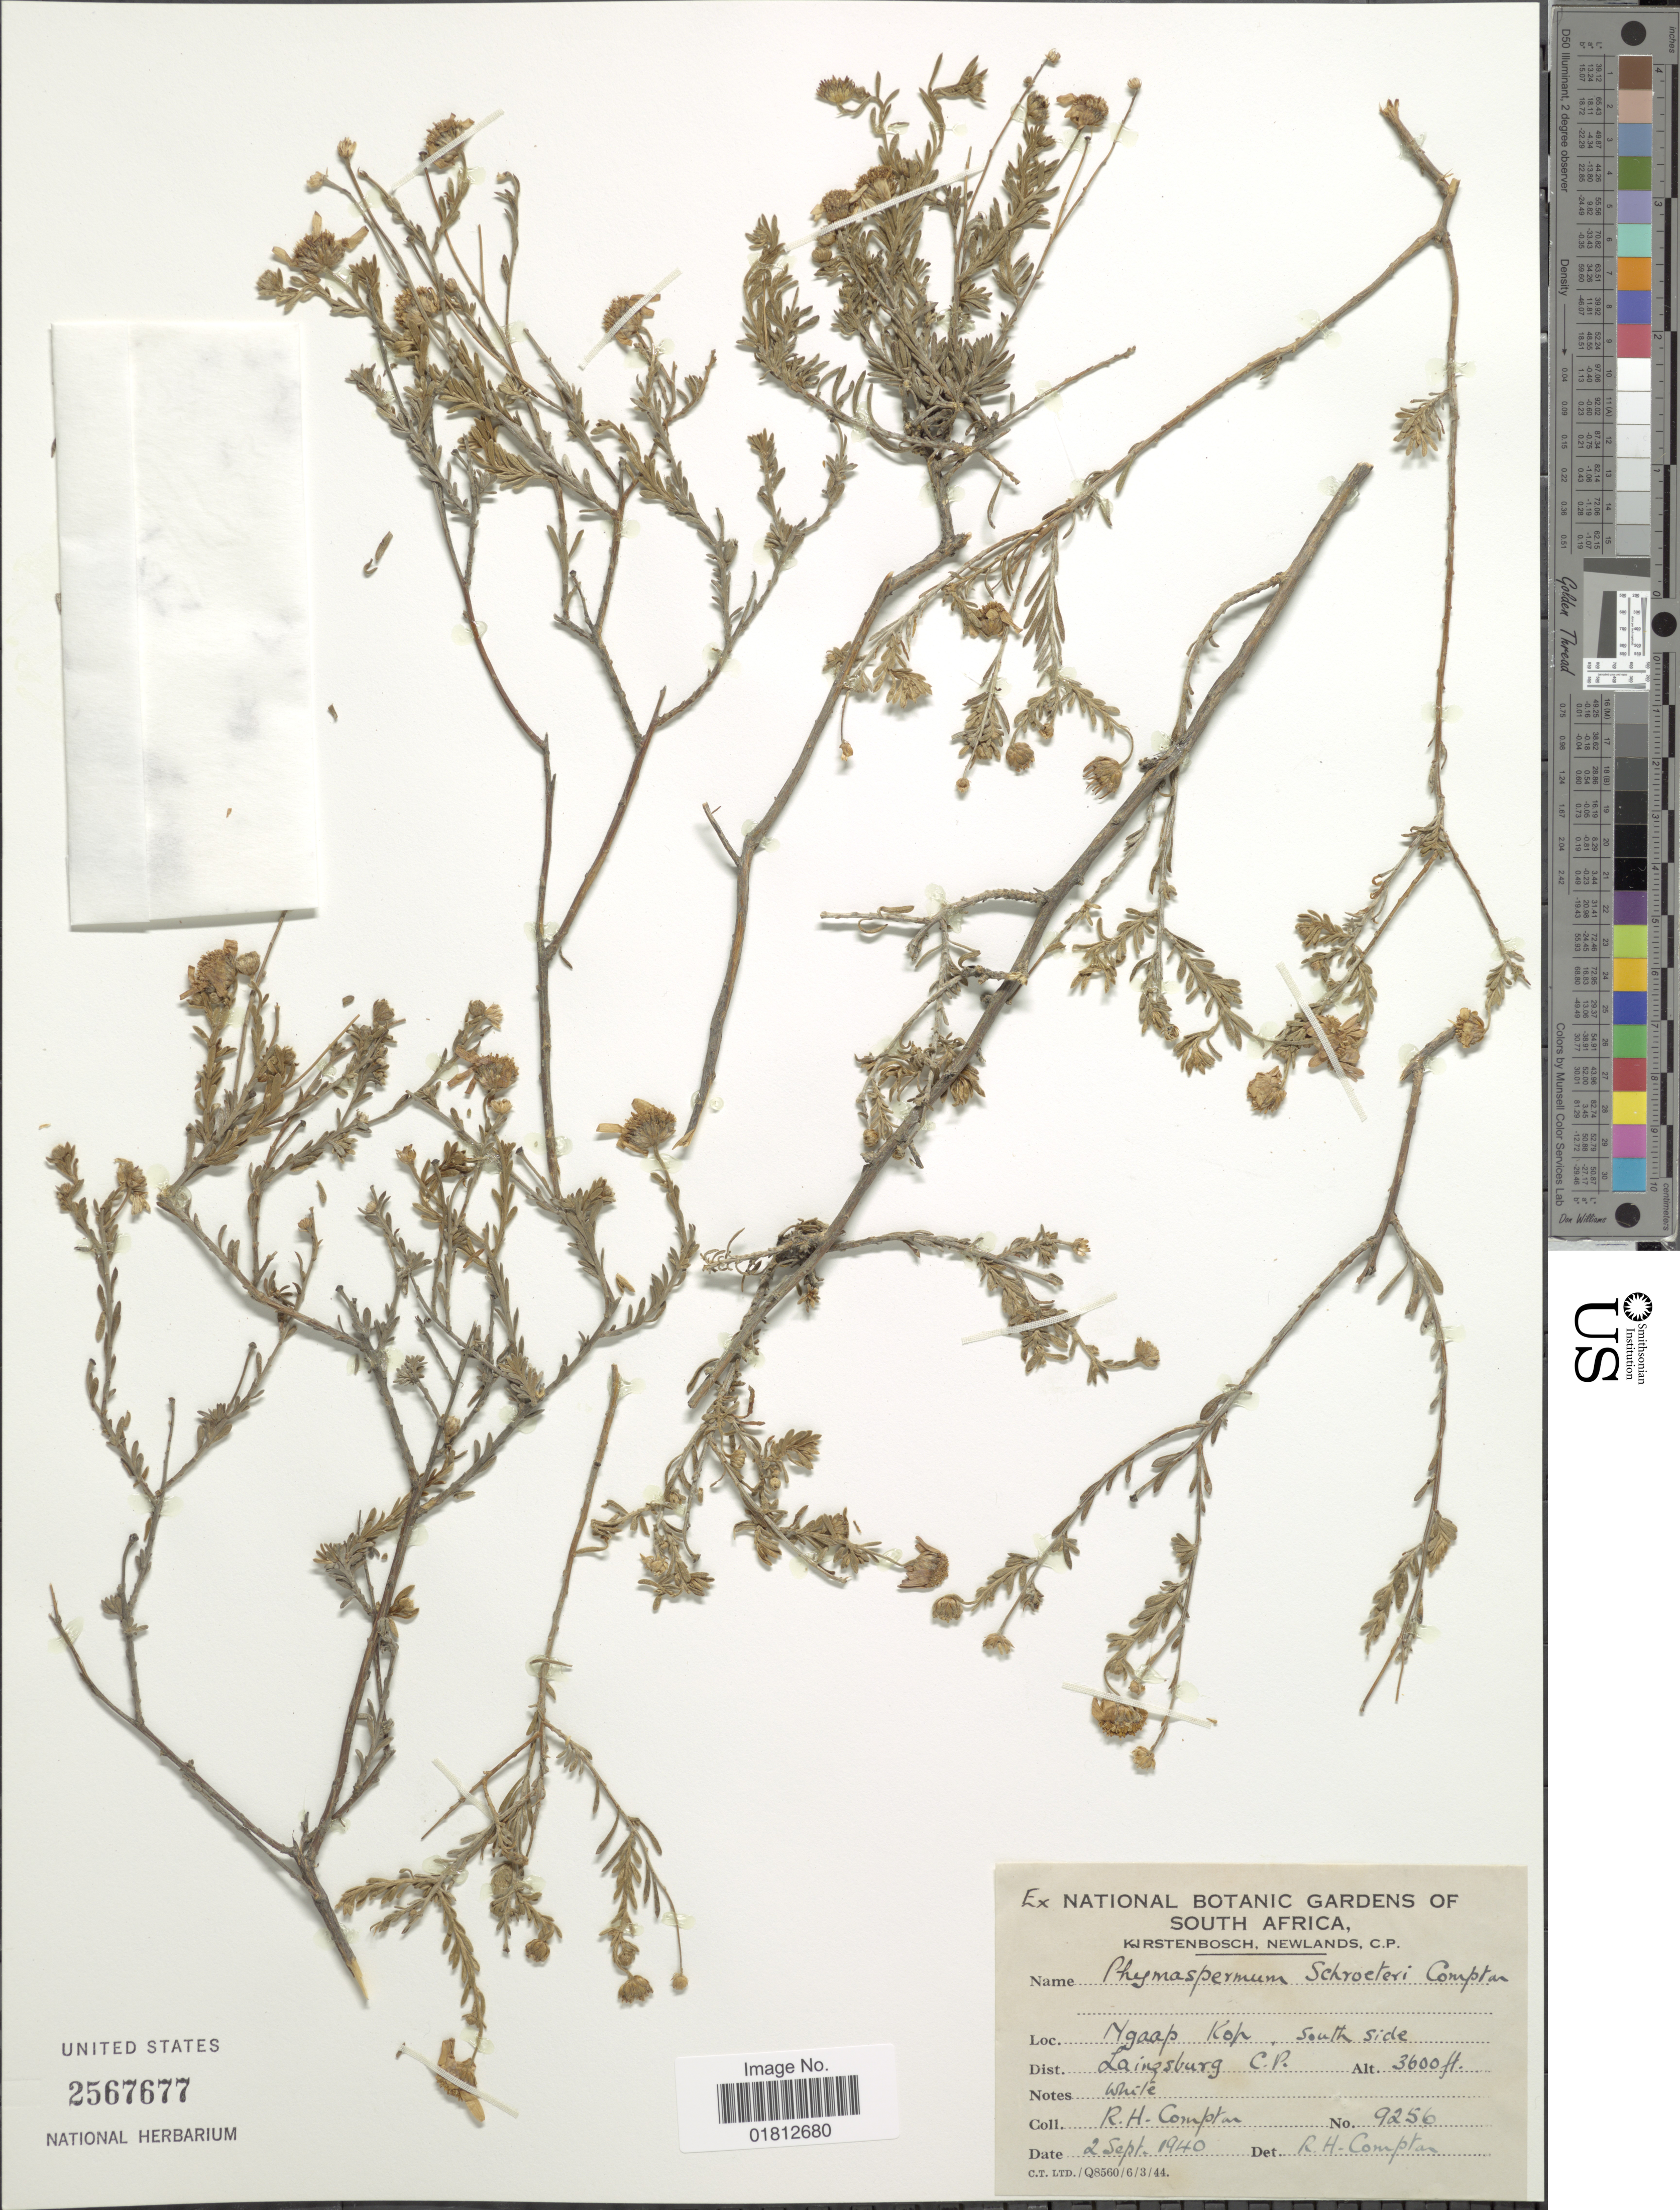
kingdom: Plantae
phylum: Tracheophyta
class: Magnoliopsida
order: Asterales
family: Asteraceae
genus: Phymaspermum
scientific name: Phymaspermum schroeteri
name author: Compton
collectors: R. H. Compton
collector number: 9256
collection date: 1940-09-02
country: South Africa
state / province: Western Cape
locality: Ngaap Kop, South side, Dist. Laingsburg, C. P.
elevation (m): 1097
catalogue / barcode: US 2567677